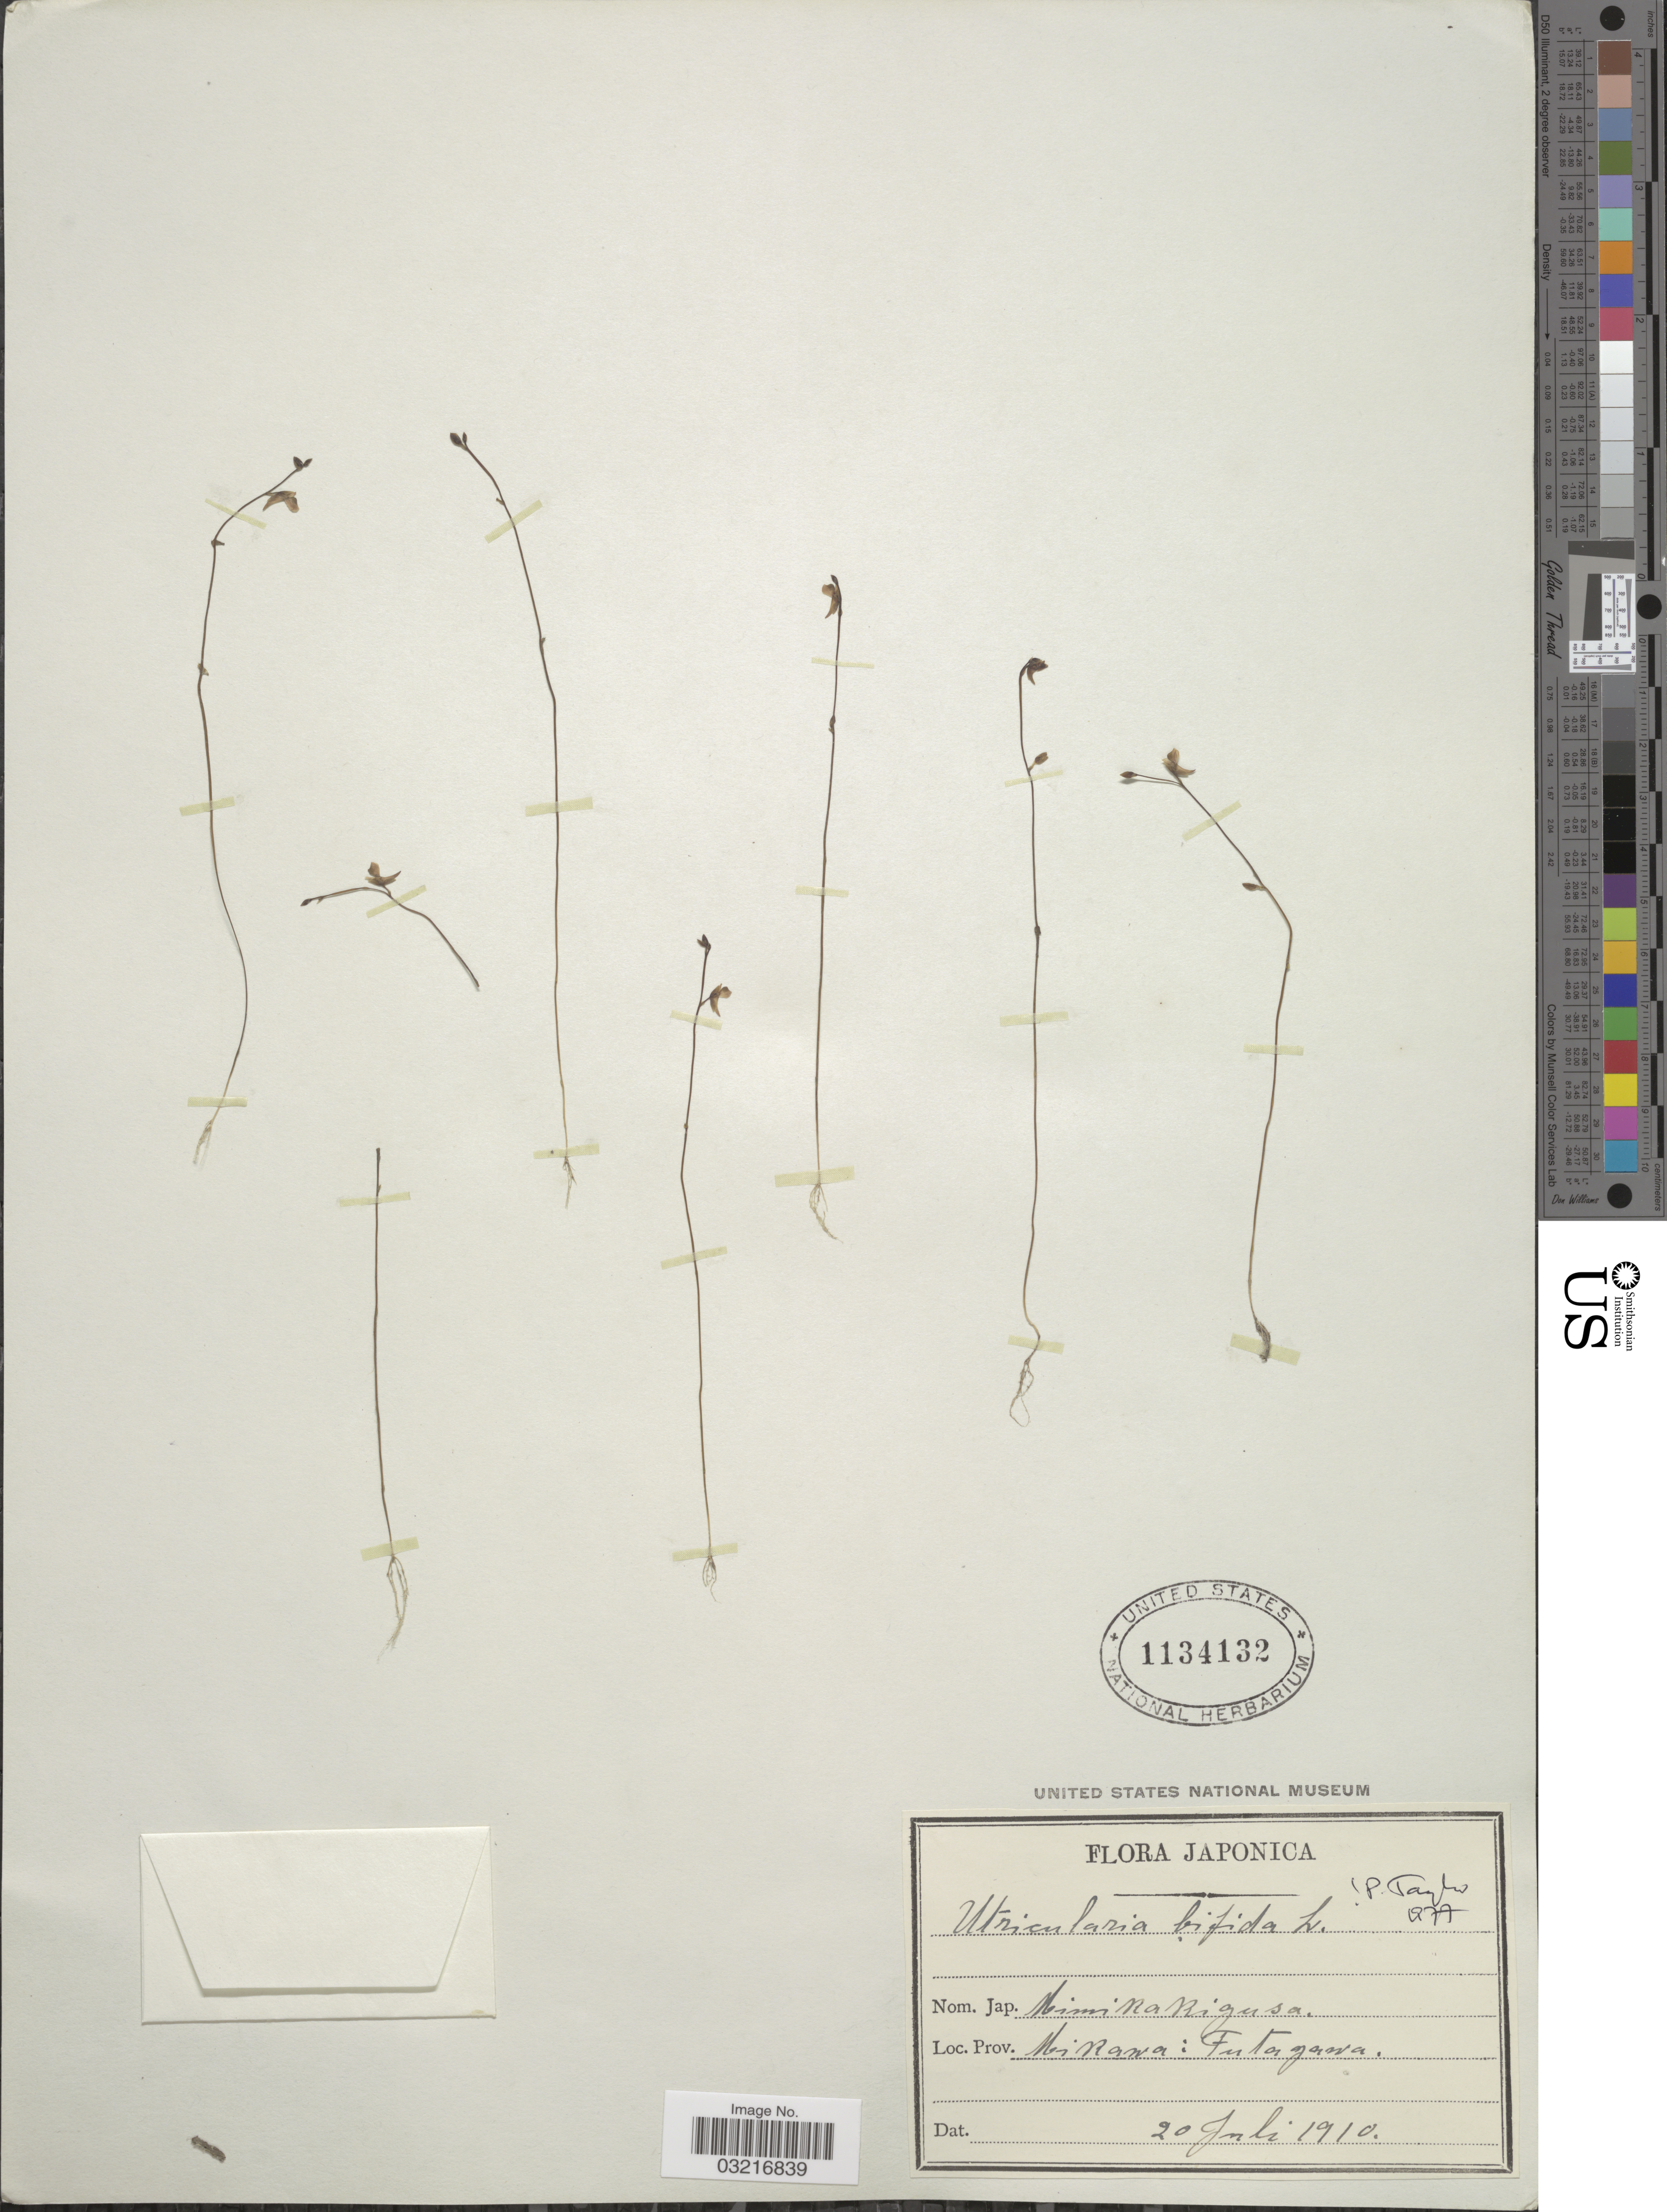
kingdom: Plantae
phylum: Tracheophyta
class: Magnoliopsida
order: Lamiales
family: Lentibulariaceae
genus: Utricularia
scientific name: Utricularia bifida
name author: L.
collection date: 1910-07-20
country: Japan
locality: Mirawa: Futagawa.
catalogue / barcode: US 1134132